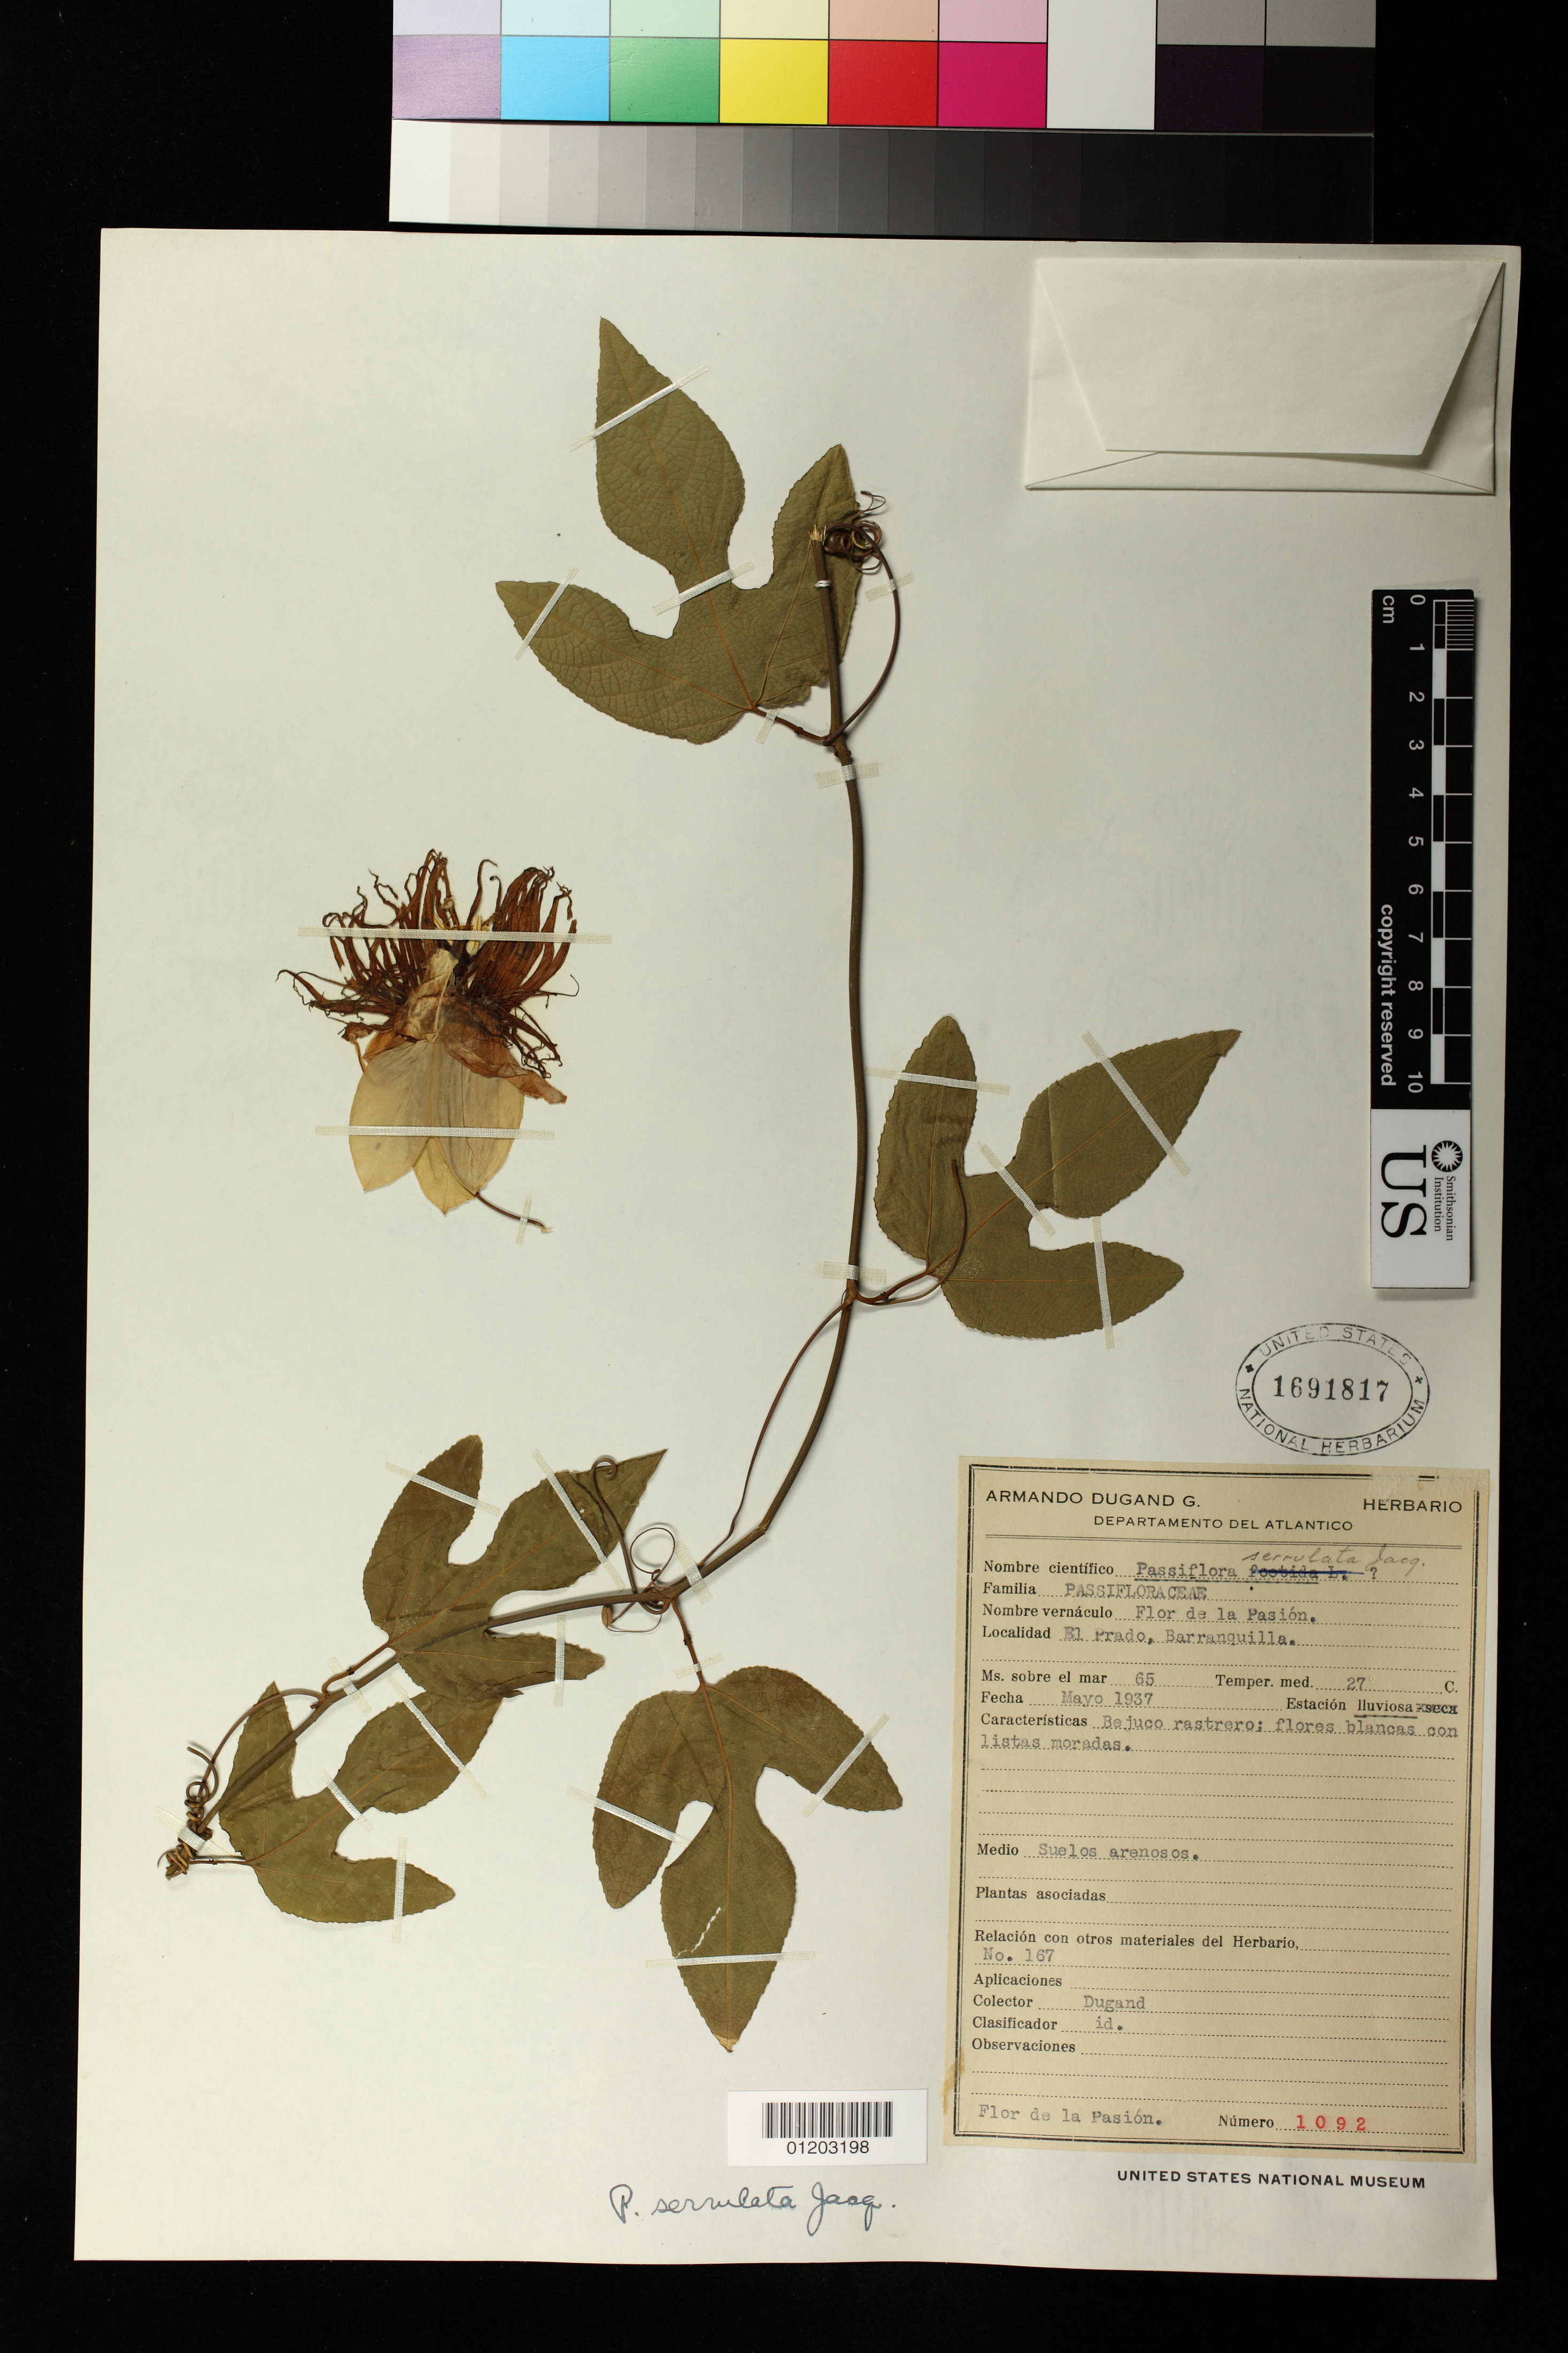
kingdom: Plantae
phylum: Tracheophyta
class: Magnoliopsida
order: Malpighiales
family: Passifloraceae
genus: Passiflora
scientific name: Passiflora serrulata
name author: Jacq.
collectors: A. Dugand G.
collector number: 1092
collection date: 1937-05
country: Colombia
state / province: Atlántico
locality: El Prado, Barranquilla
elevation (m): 65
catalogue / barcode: US 1691817